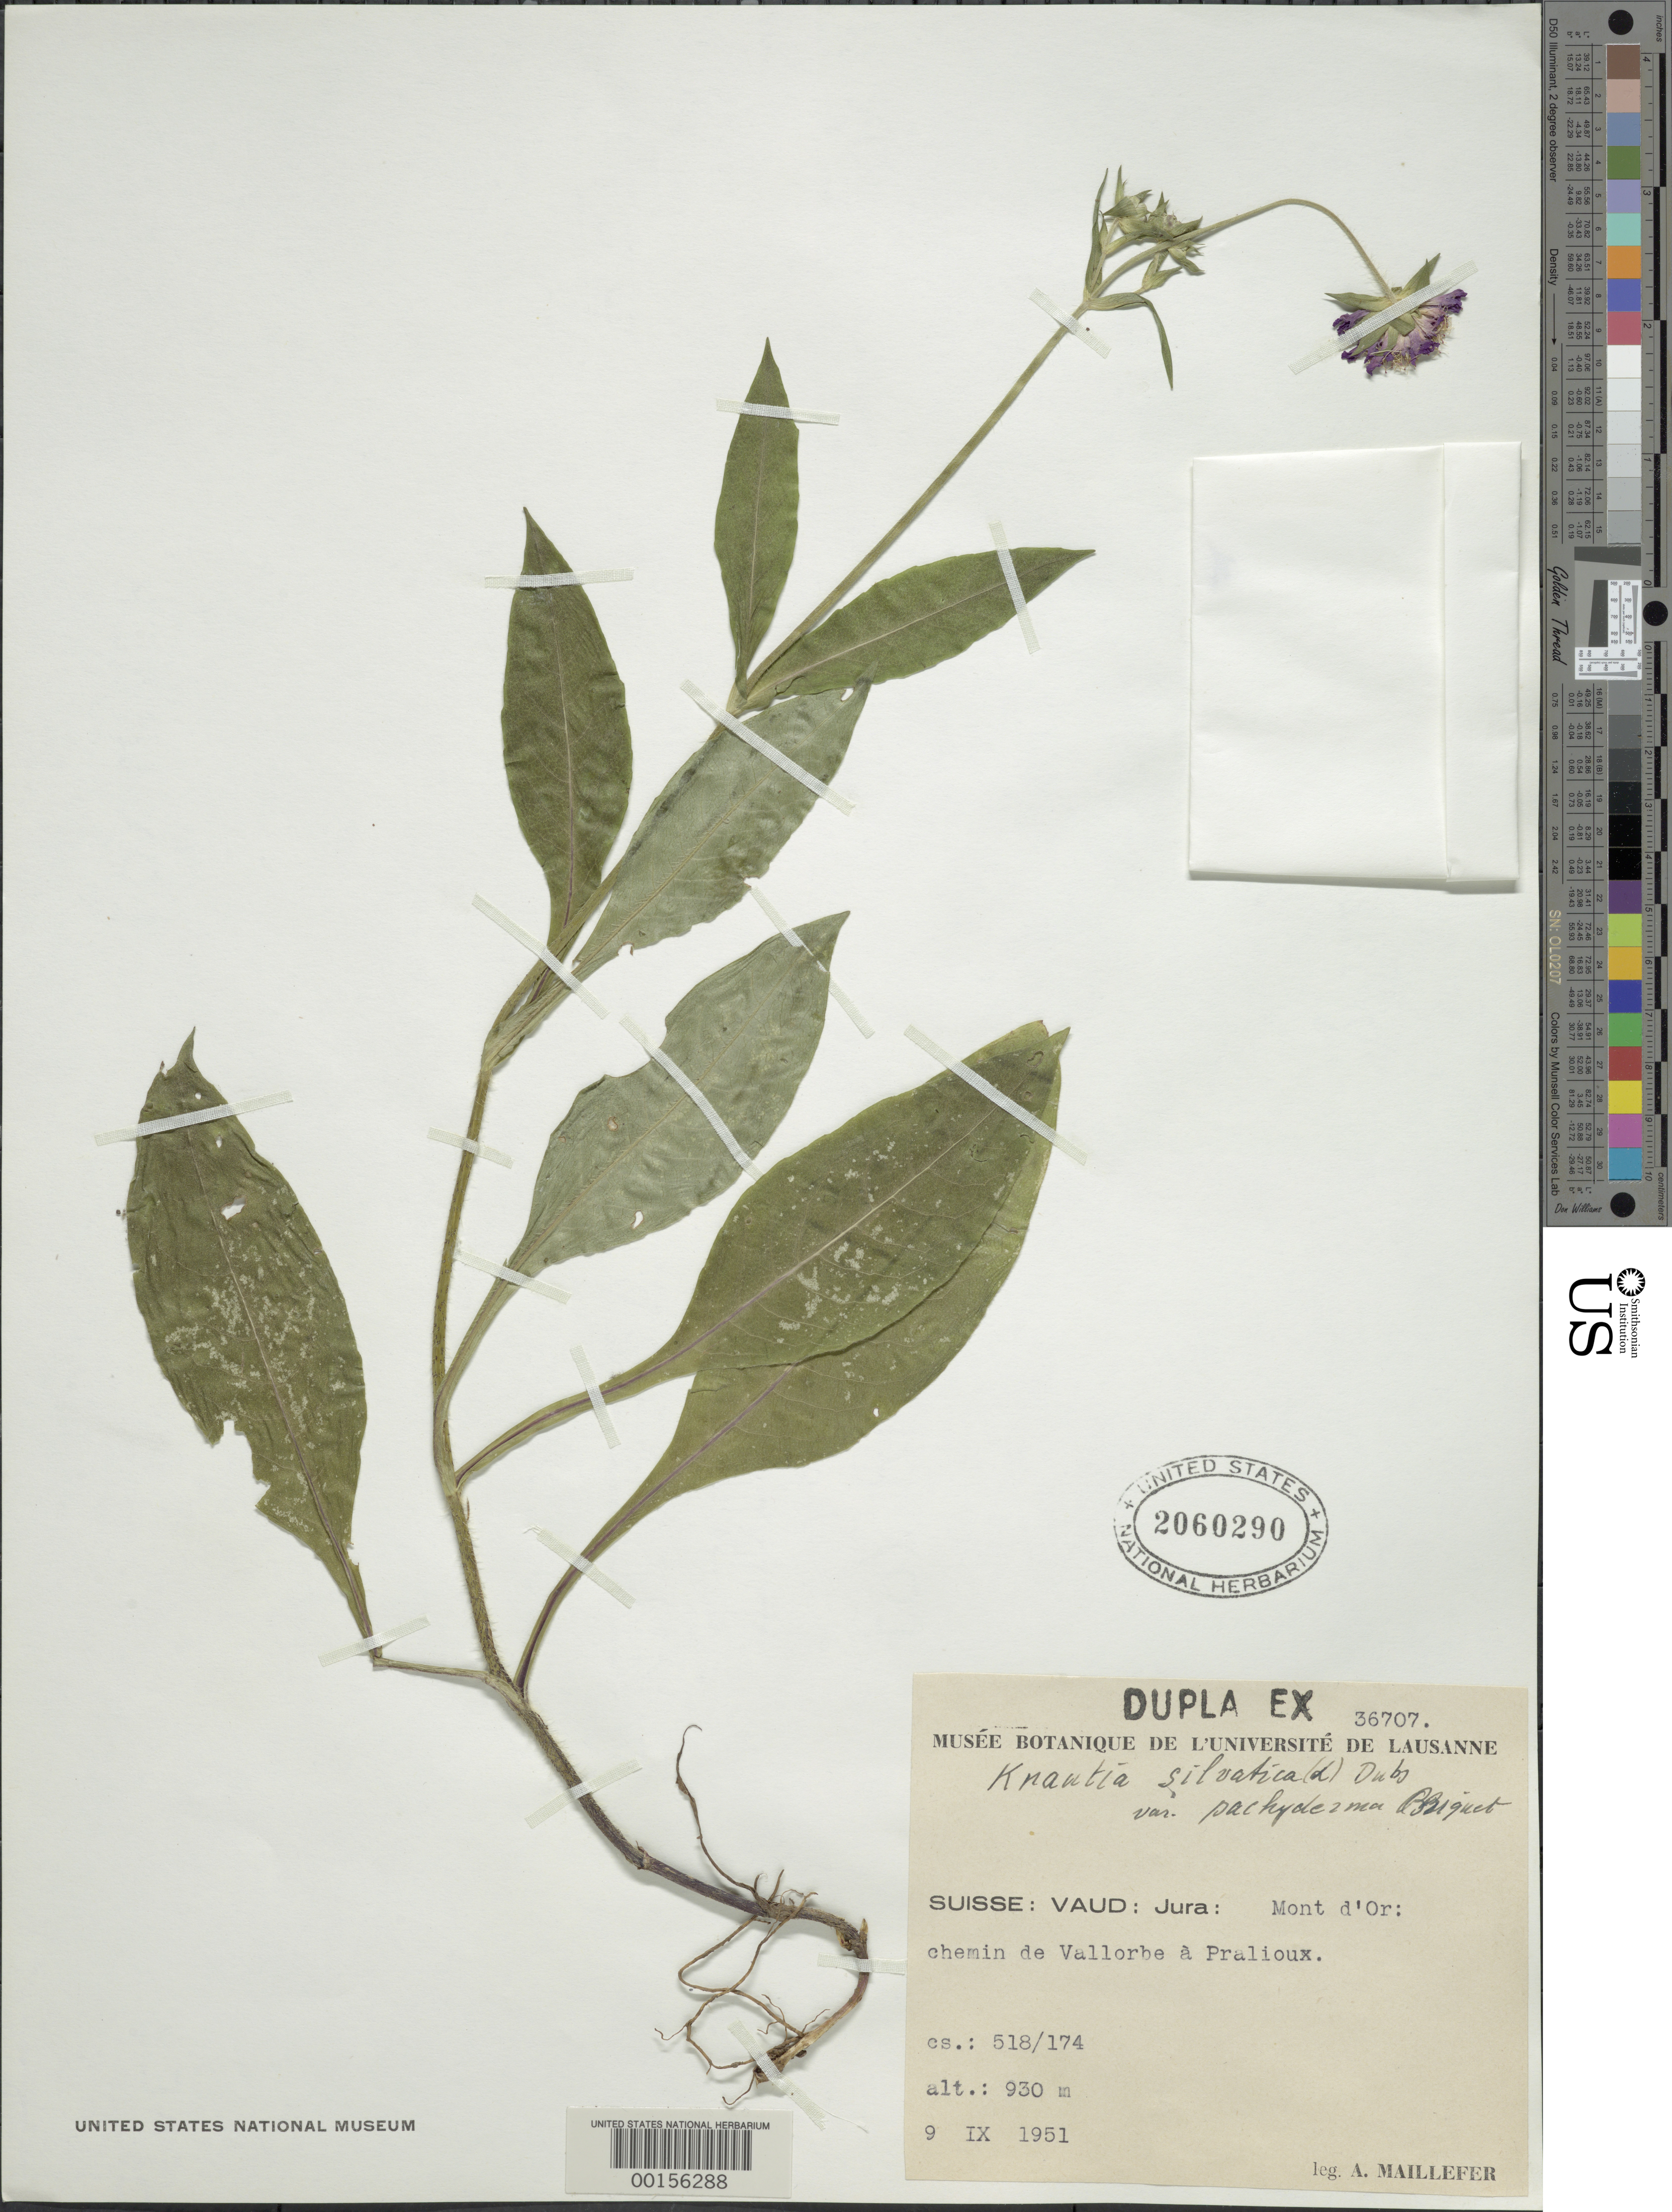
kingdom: Plantae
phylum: Tracheophyta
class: Magnoliopsida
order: Dipsacales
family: Caprifoliaceae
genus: Knautia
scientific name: Knautia sylvatica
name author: Duby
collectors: A. Maillefer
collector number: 36707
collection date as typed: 09 Sep 1951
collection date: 1951-09-09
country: Switzerland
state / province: Vaud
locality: Mont d'Or, Vaud, Jura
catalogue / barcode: US 2060290